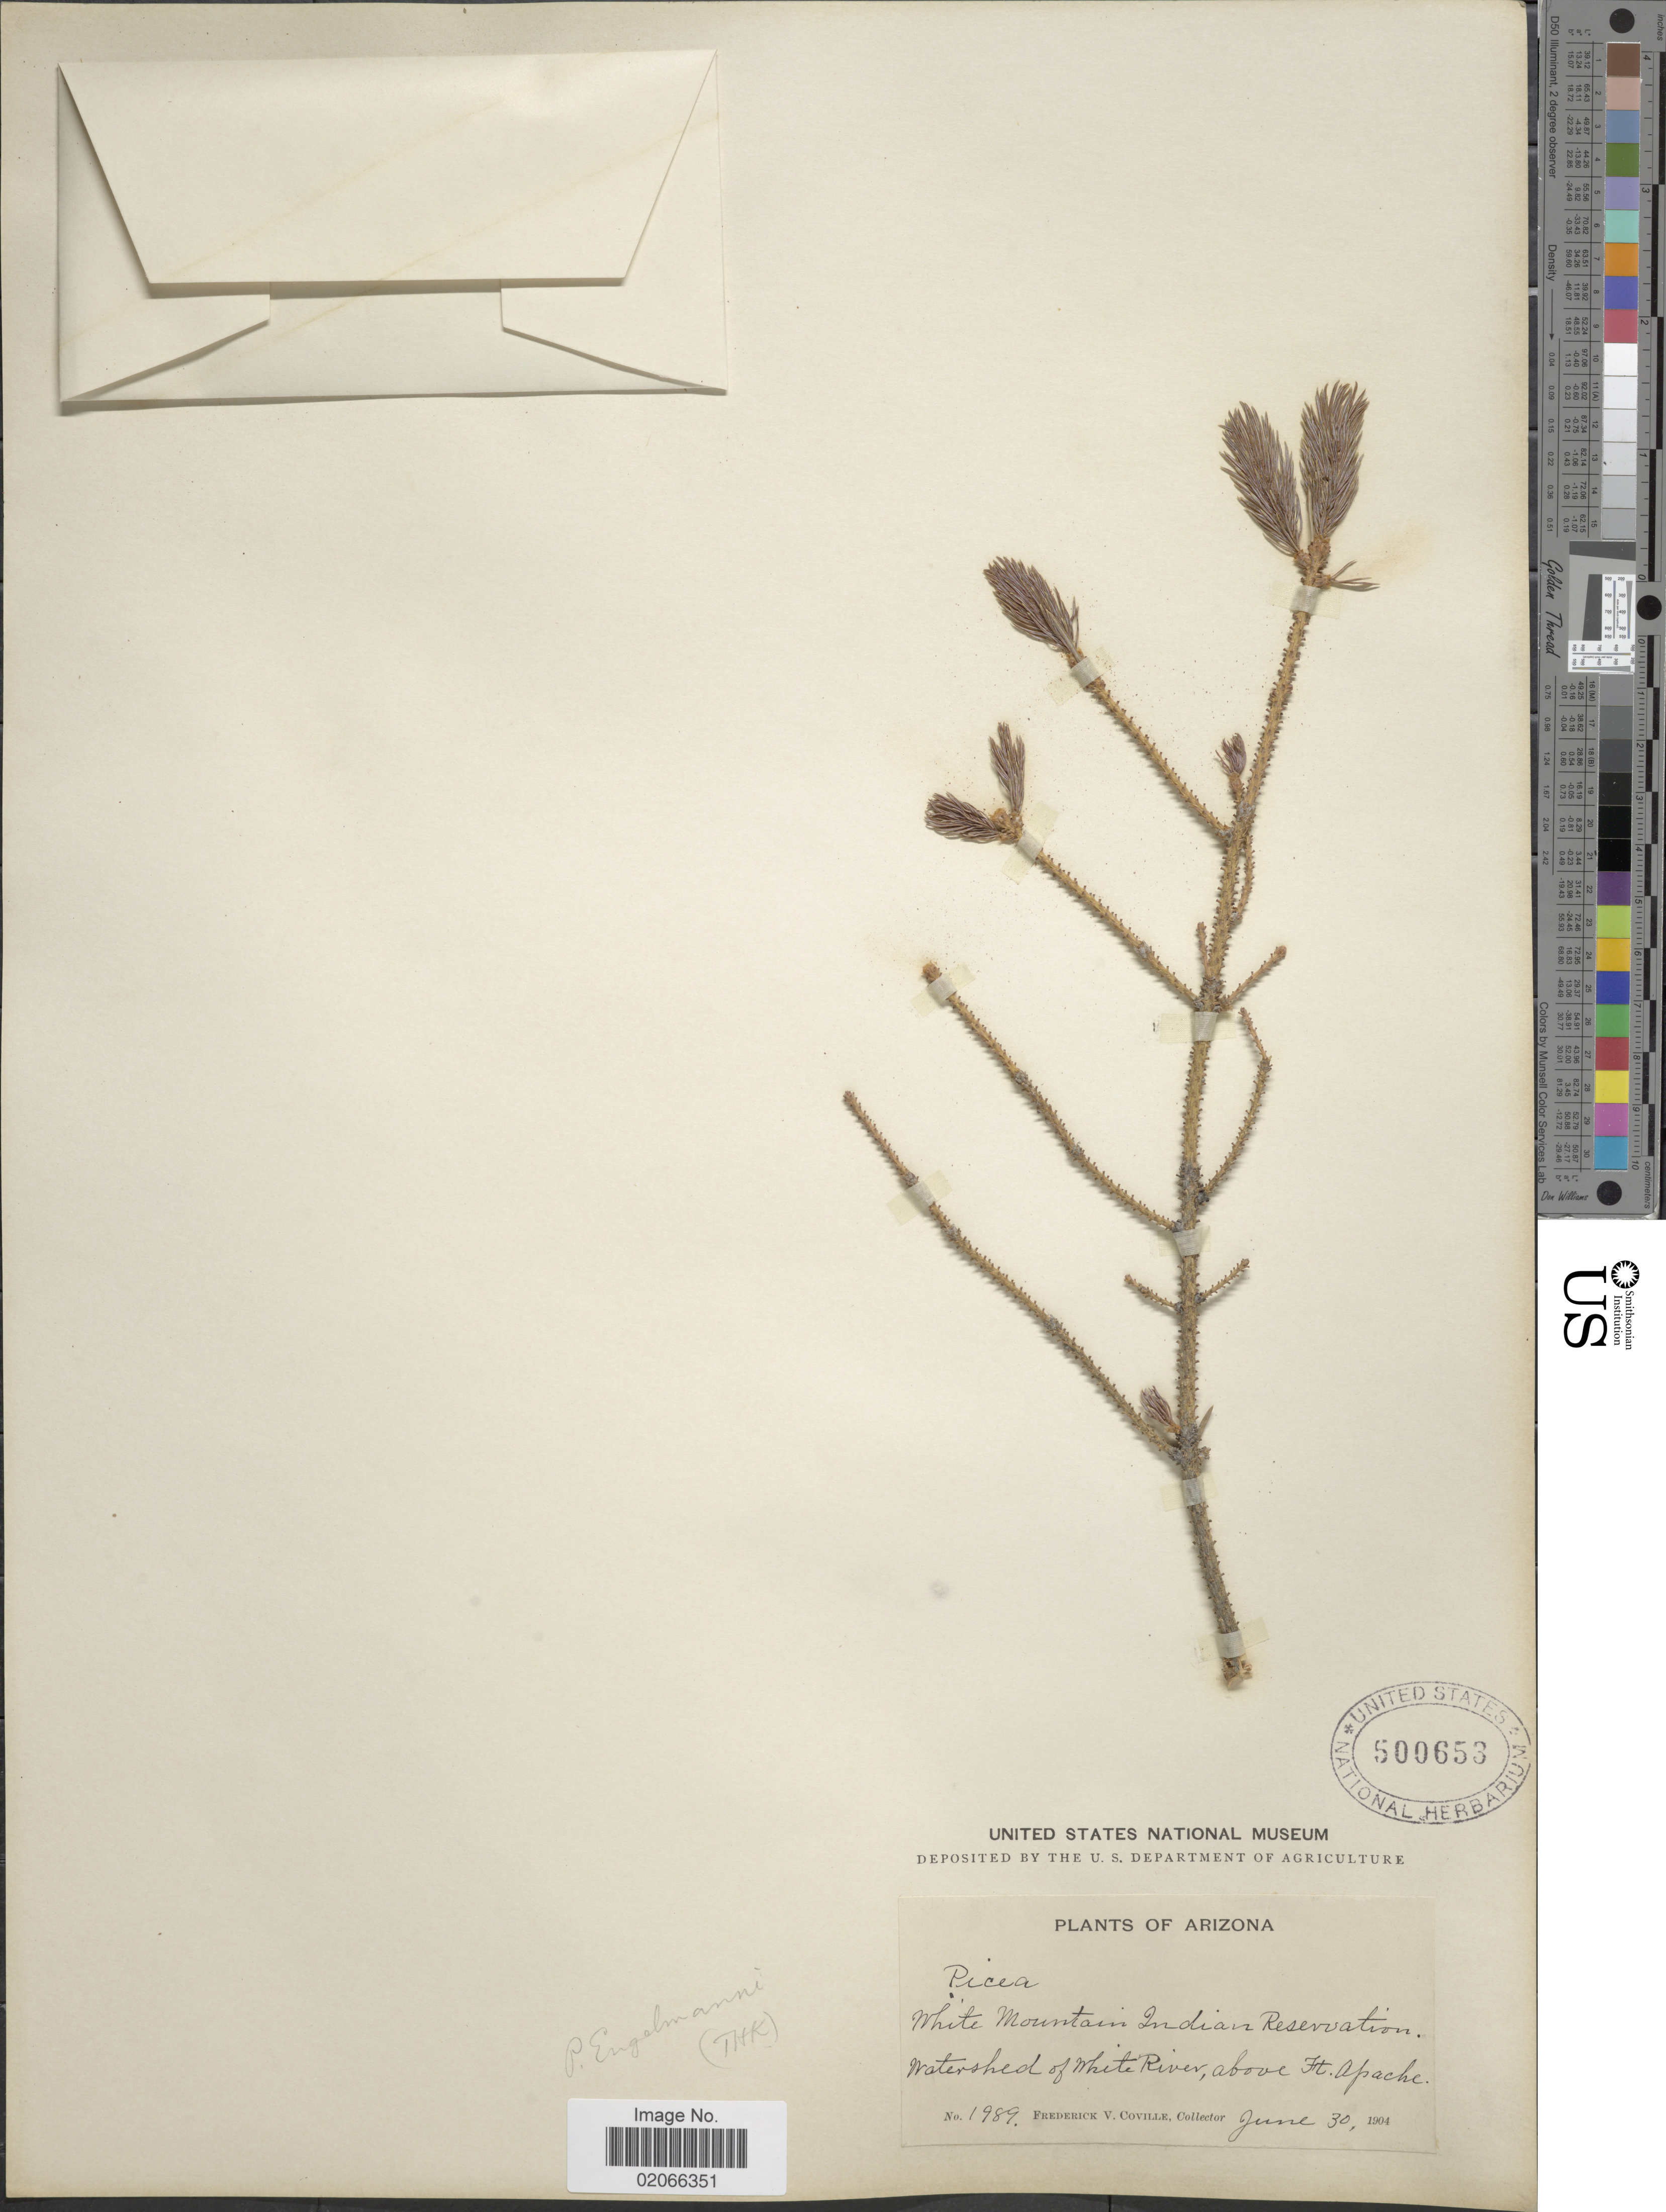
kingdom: Plantae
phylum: Tracheophyta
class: Pinopsida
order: Pinales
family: Pinaceae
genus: Picea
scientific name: Picea engelmannii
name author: Parry ex Engelm.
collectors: F. V. Coville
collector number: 1989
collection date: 1904-06-30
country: United States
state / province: Arizona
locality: White Mountain Indian Reservation, watershed of White River, above Ft. Apache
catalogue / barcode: US 500653